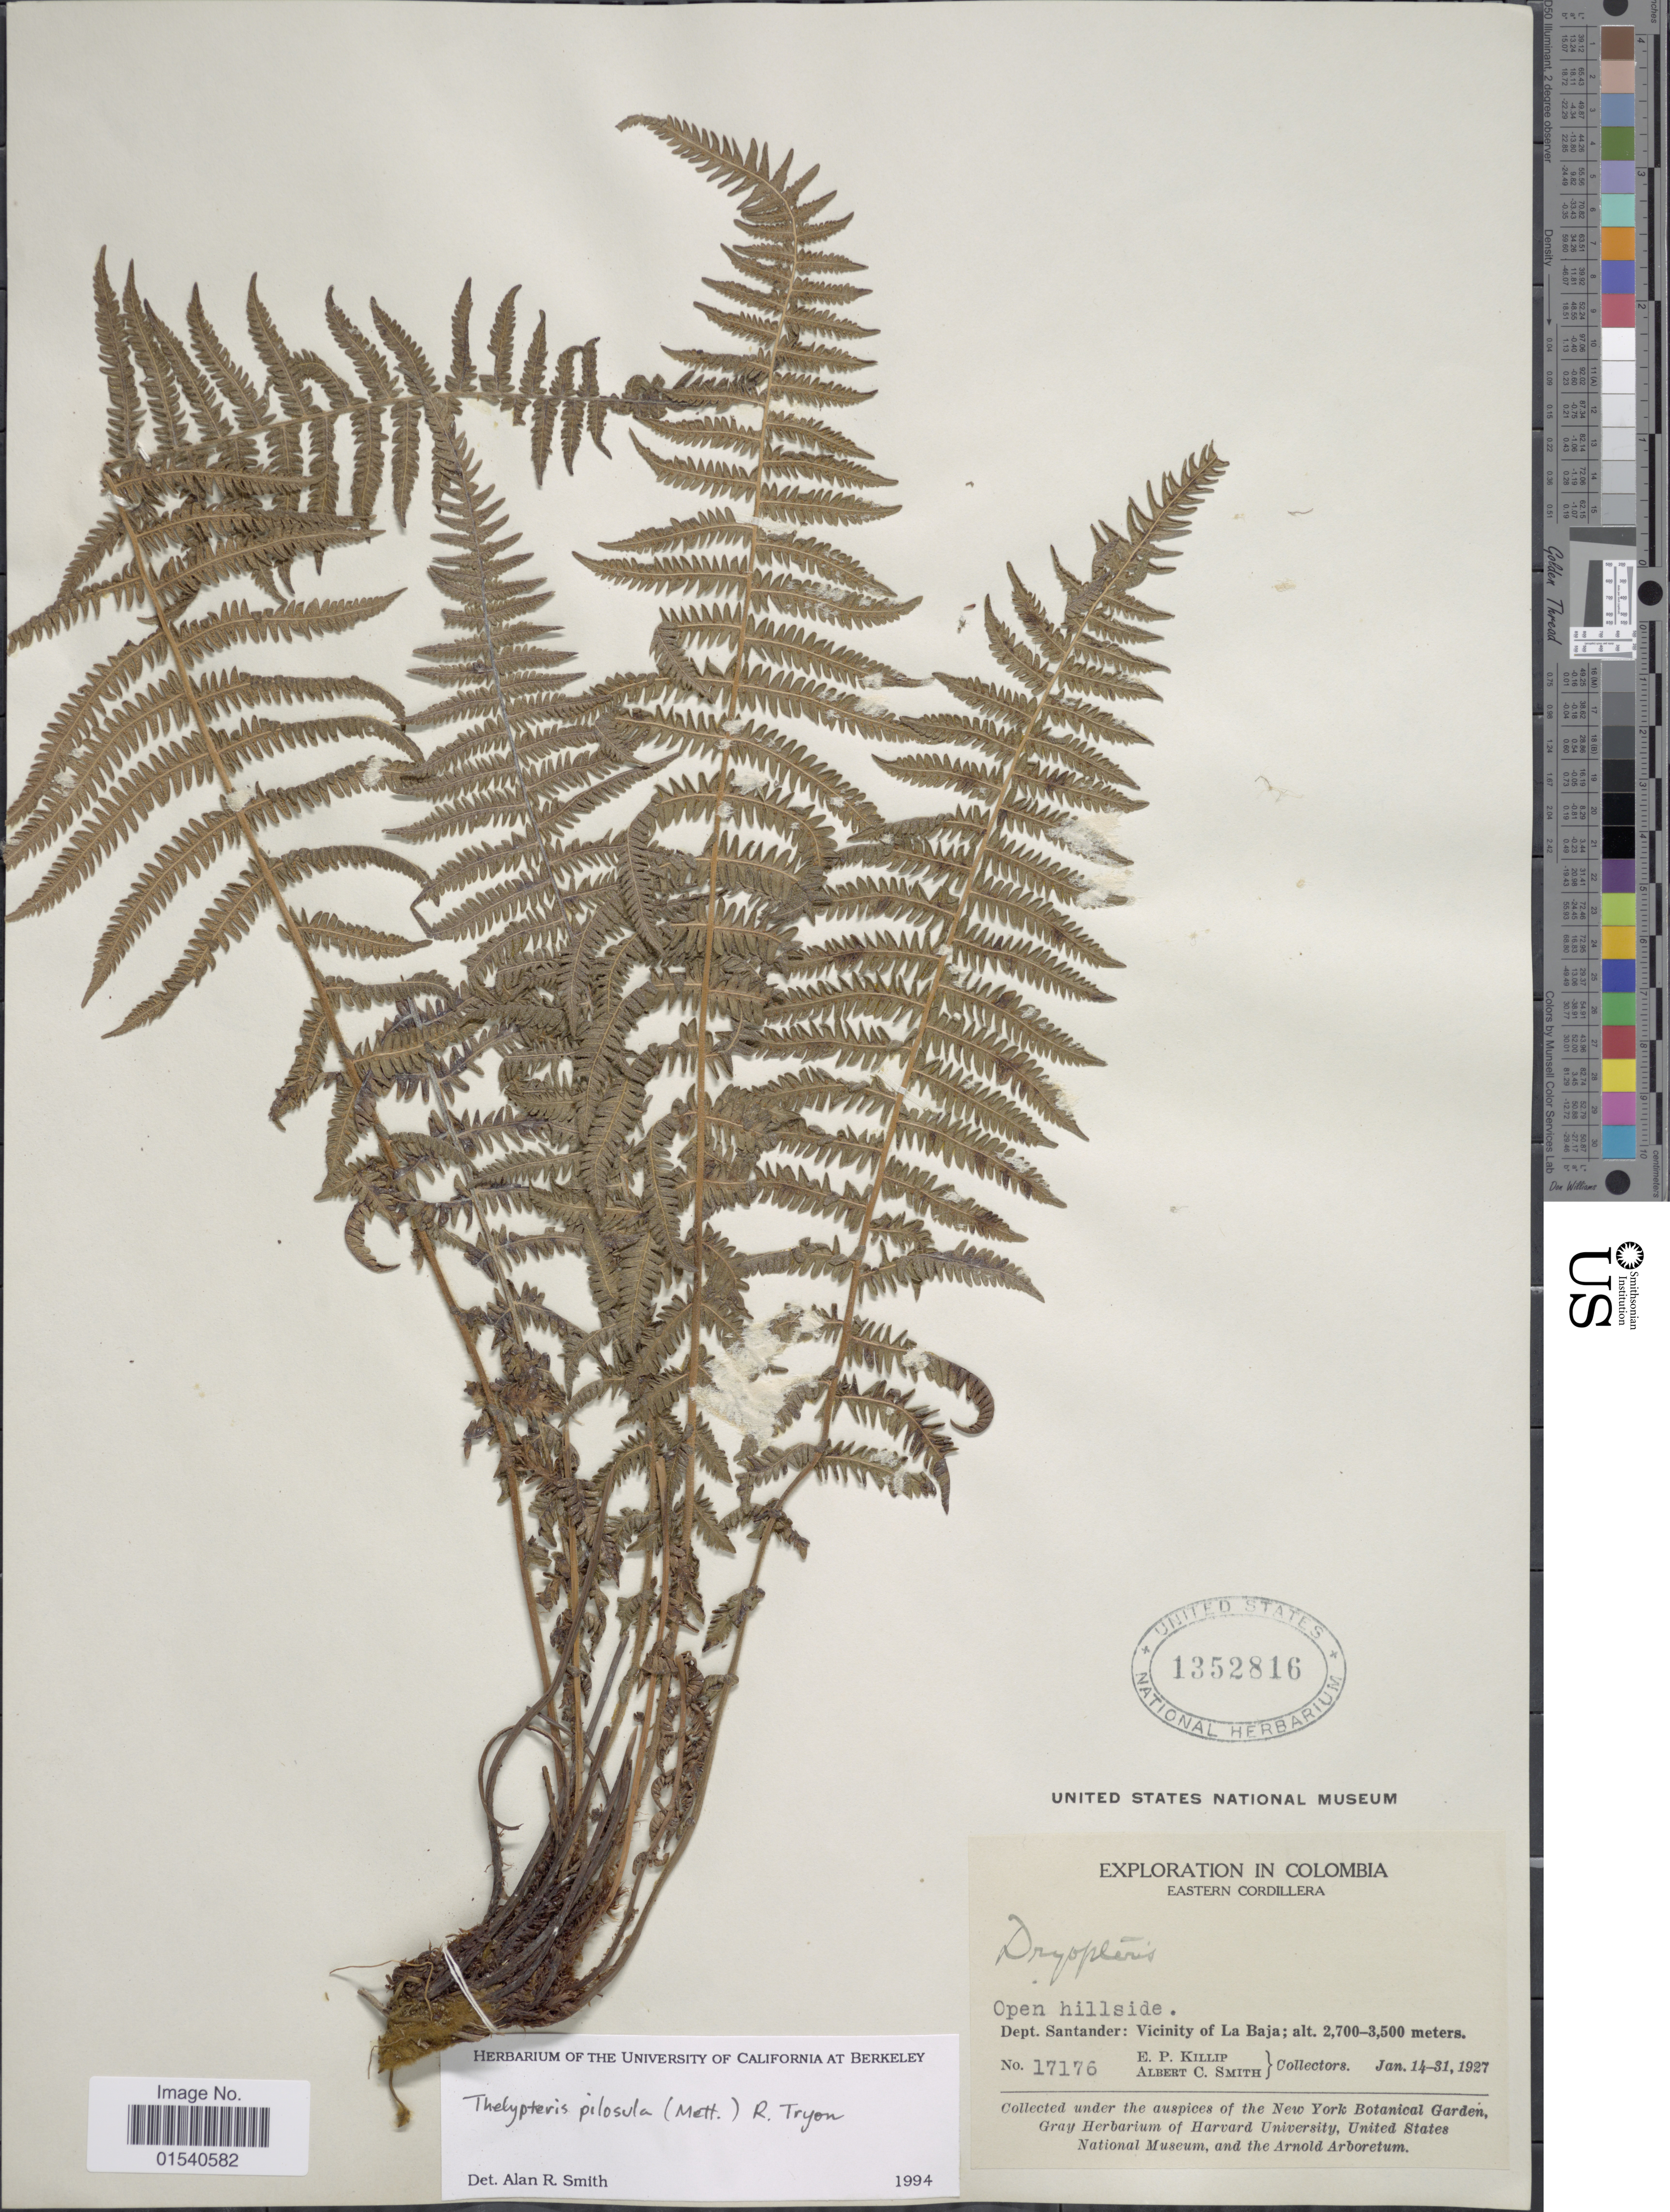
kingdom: Plantae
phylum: Tracheophyta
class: Polypodiopsida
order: Polypodiales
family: Thelypteridaceae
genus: Amauropelta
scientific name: Amauropelta pilosula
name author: (Klotzsch & H. Karst.) Á. Löve & D. Löve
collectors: E. P. Killip & A. C. Smith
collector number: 17176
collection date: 1927-01-14/1927-07-31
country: Colombia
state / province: Santander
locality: Eastern Cordillera, Dept Santander: Vicinity of La Baja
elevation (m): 2700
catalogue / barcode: US 1352816